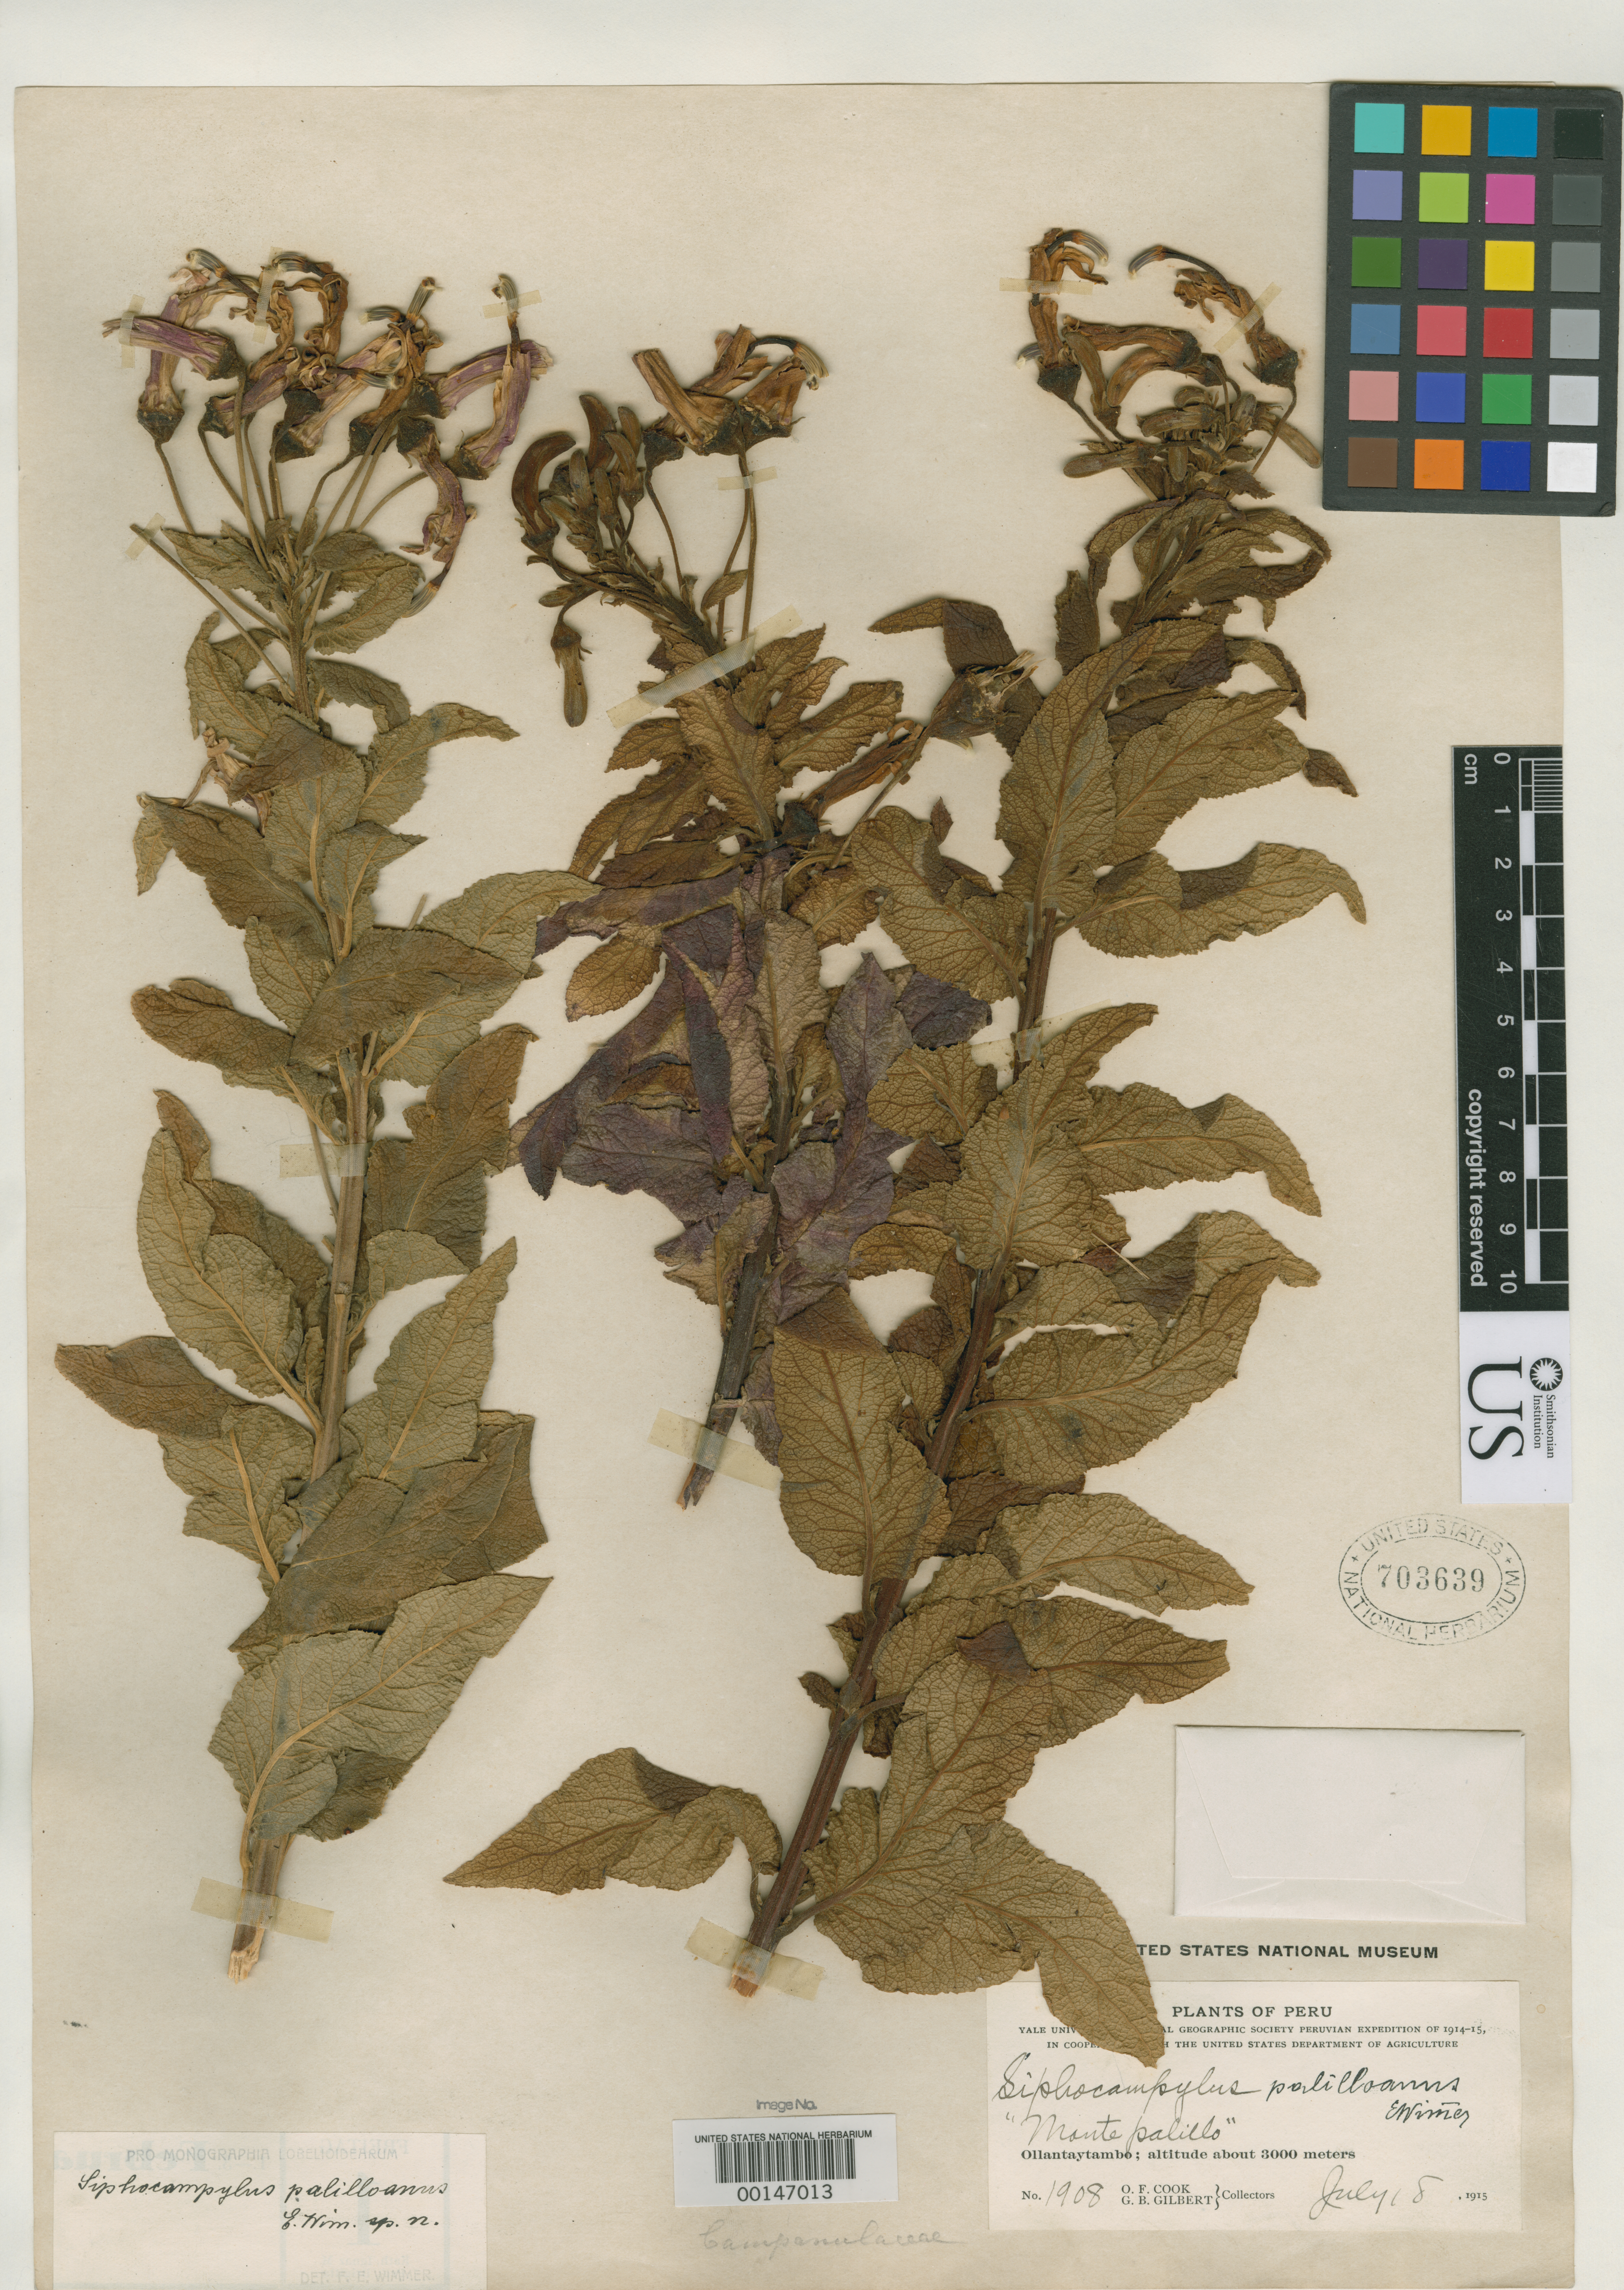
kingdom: Plantae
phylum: Tracheophyta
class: Magnoliopsida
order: Asterales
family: Campanulaceae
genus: Siphocampylus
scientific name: Siphocampylus palilloanus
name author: E. Wimm.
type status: Holotype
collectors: O. F. Cook & G. B. Gilbert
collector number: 1908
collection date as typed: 18 Jul 1915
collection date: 1915-07-18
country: Peru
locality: Monte Palillo, Ollantaytambo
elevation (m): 3000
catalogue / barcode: US 703639